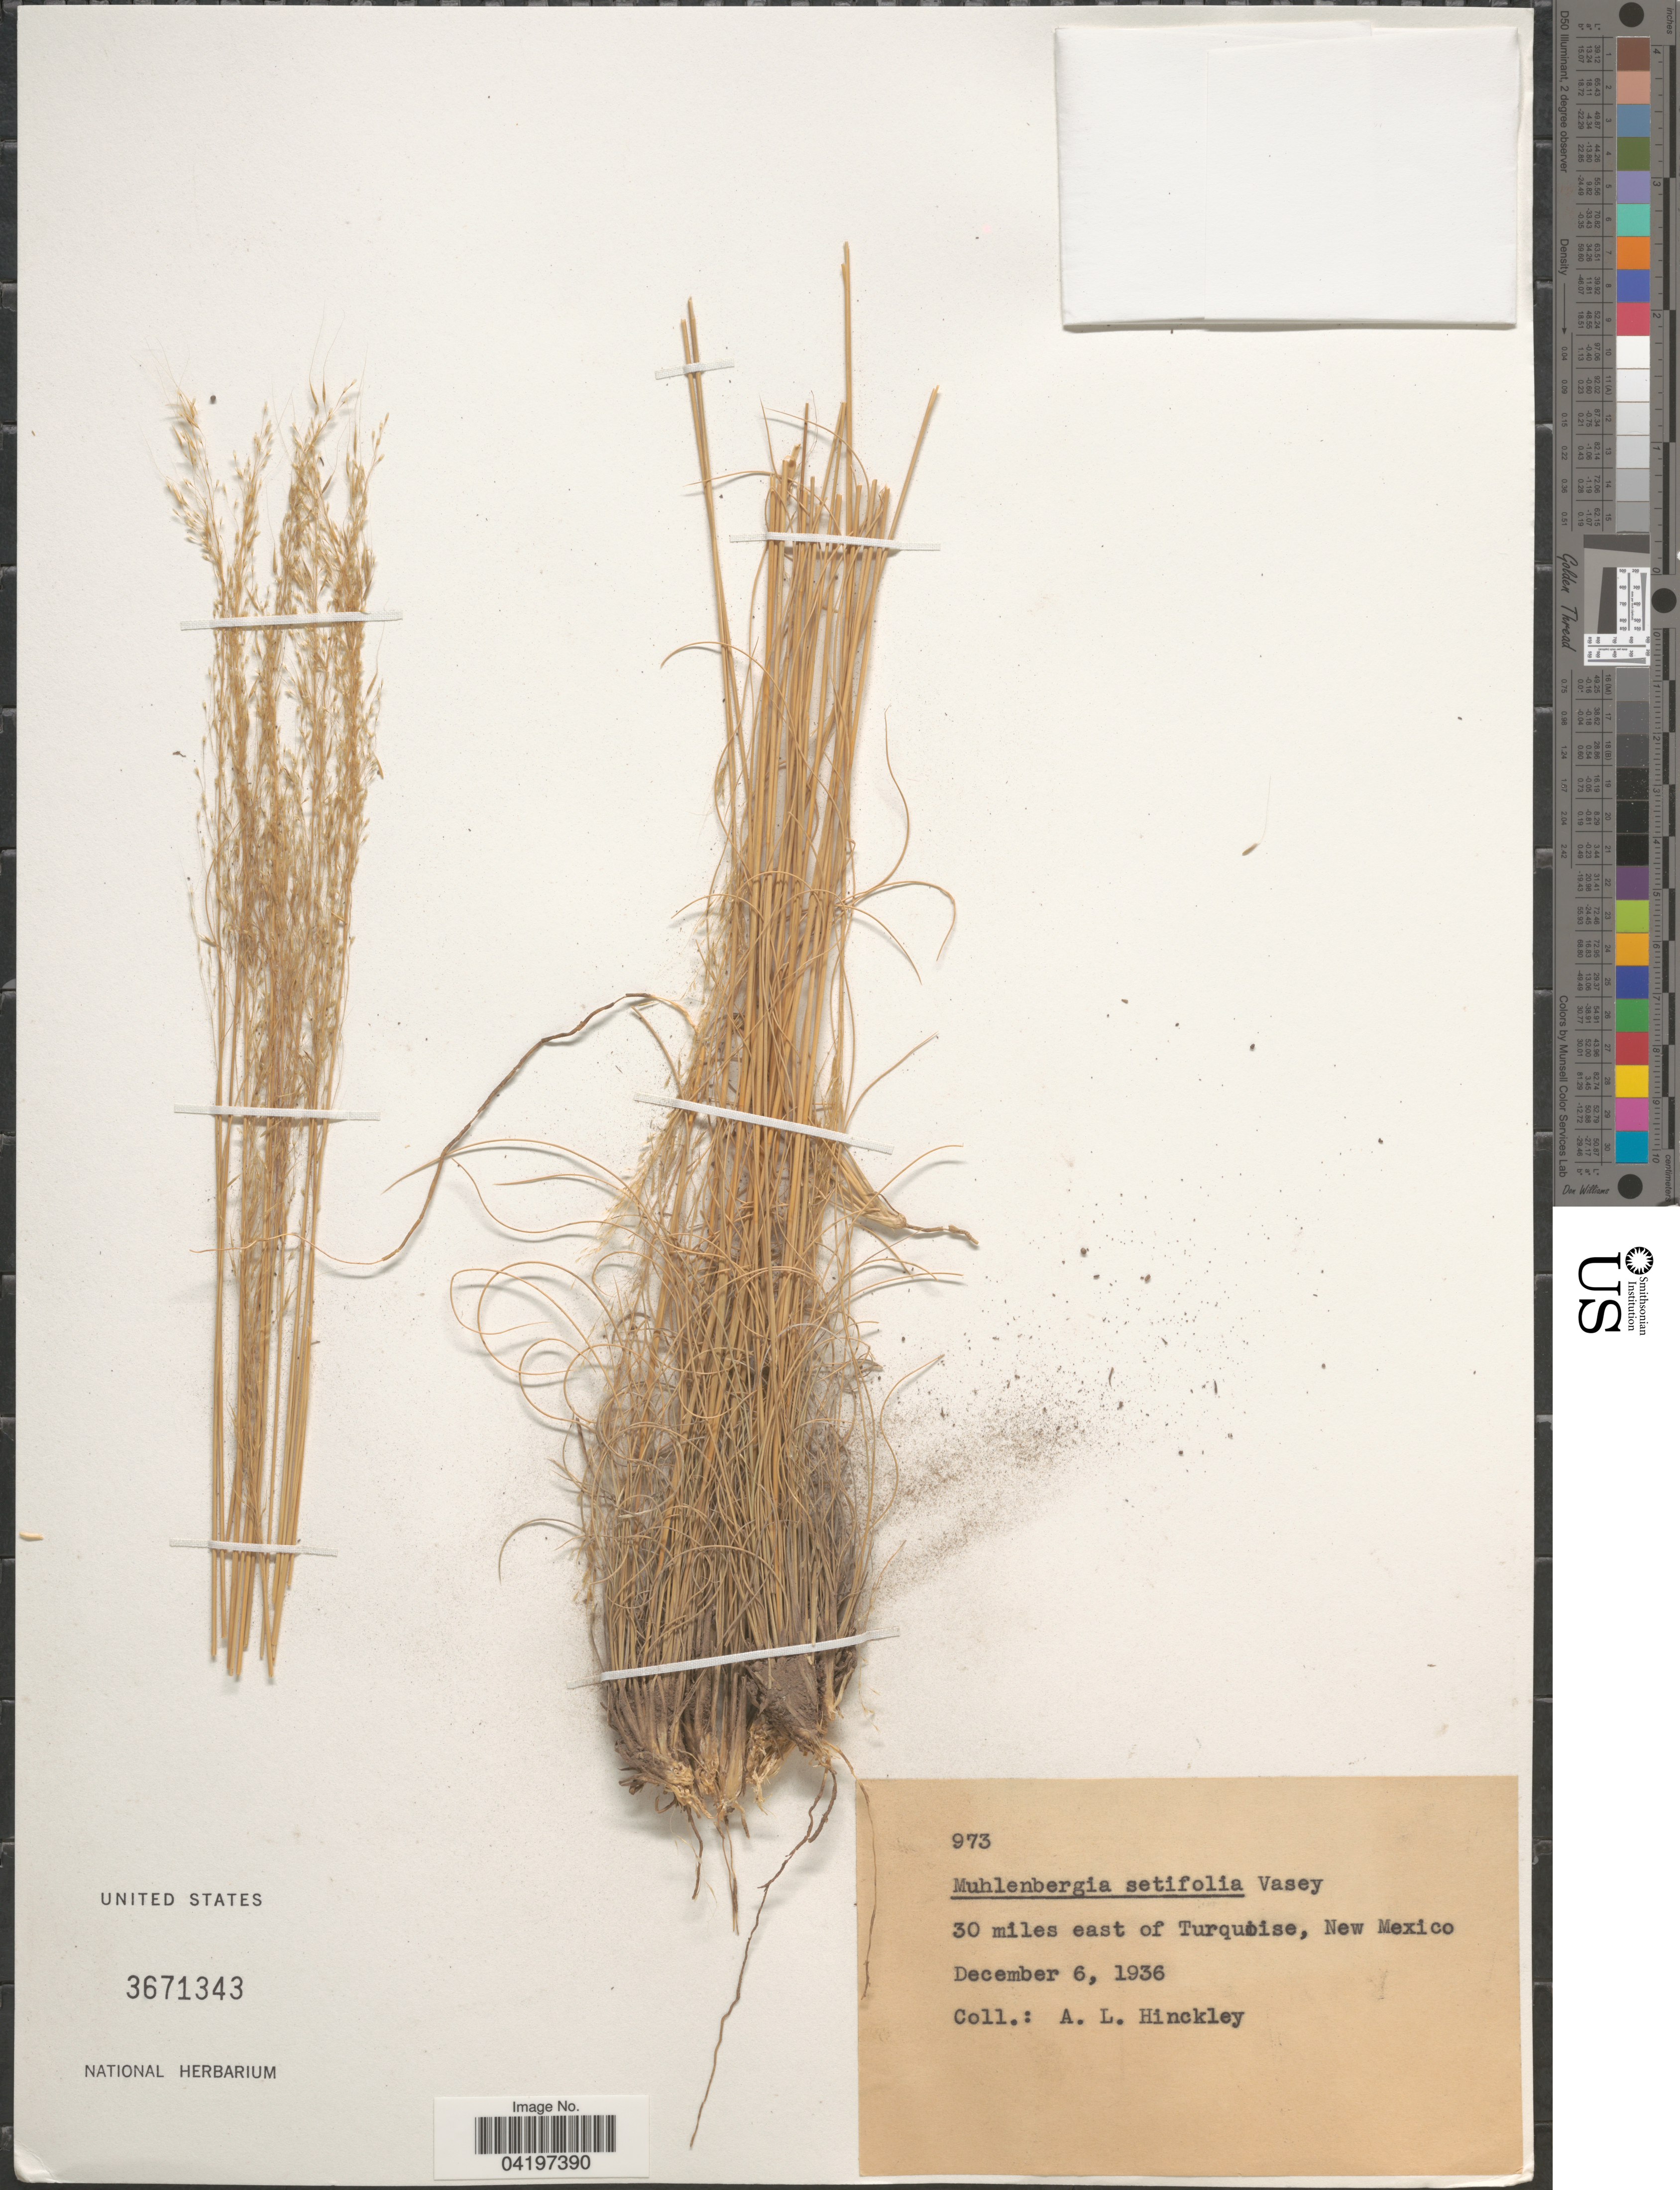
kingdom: Plantae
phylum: Tracheophyta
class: Liliopsida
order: Poales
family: Poaceae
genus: Muhlenbergia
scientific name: Muhlenbergia setifolia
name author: Vasey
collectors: A. Hinckley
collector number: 973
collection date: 1936-12-06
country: United States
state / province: New Mexico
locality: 30 miles east of Turquoise.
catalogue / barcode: US 3671343